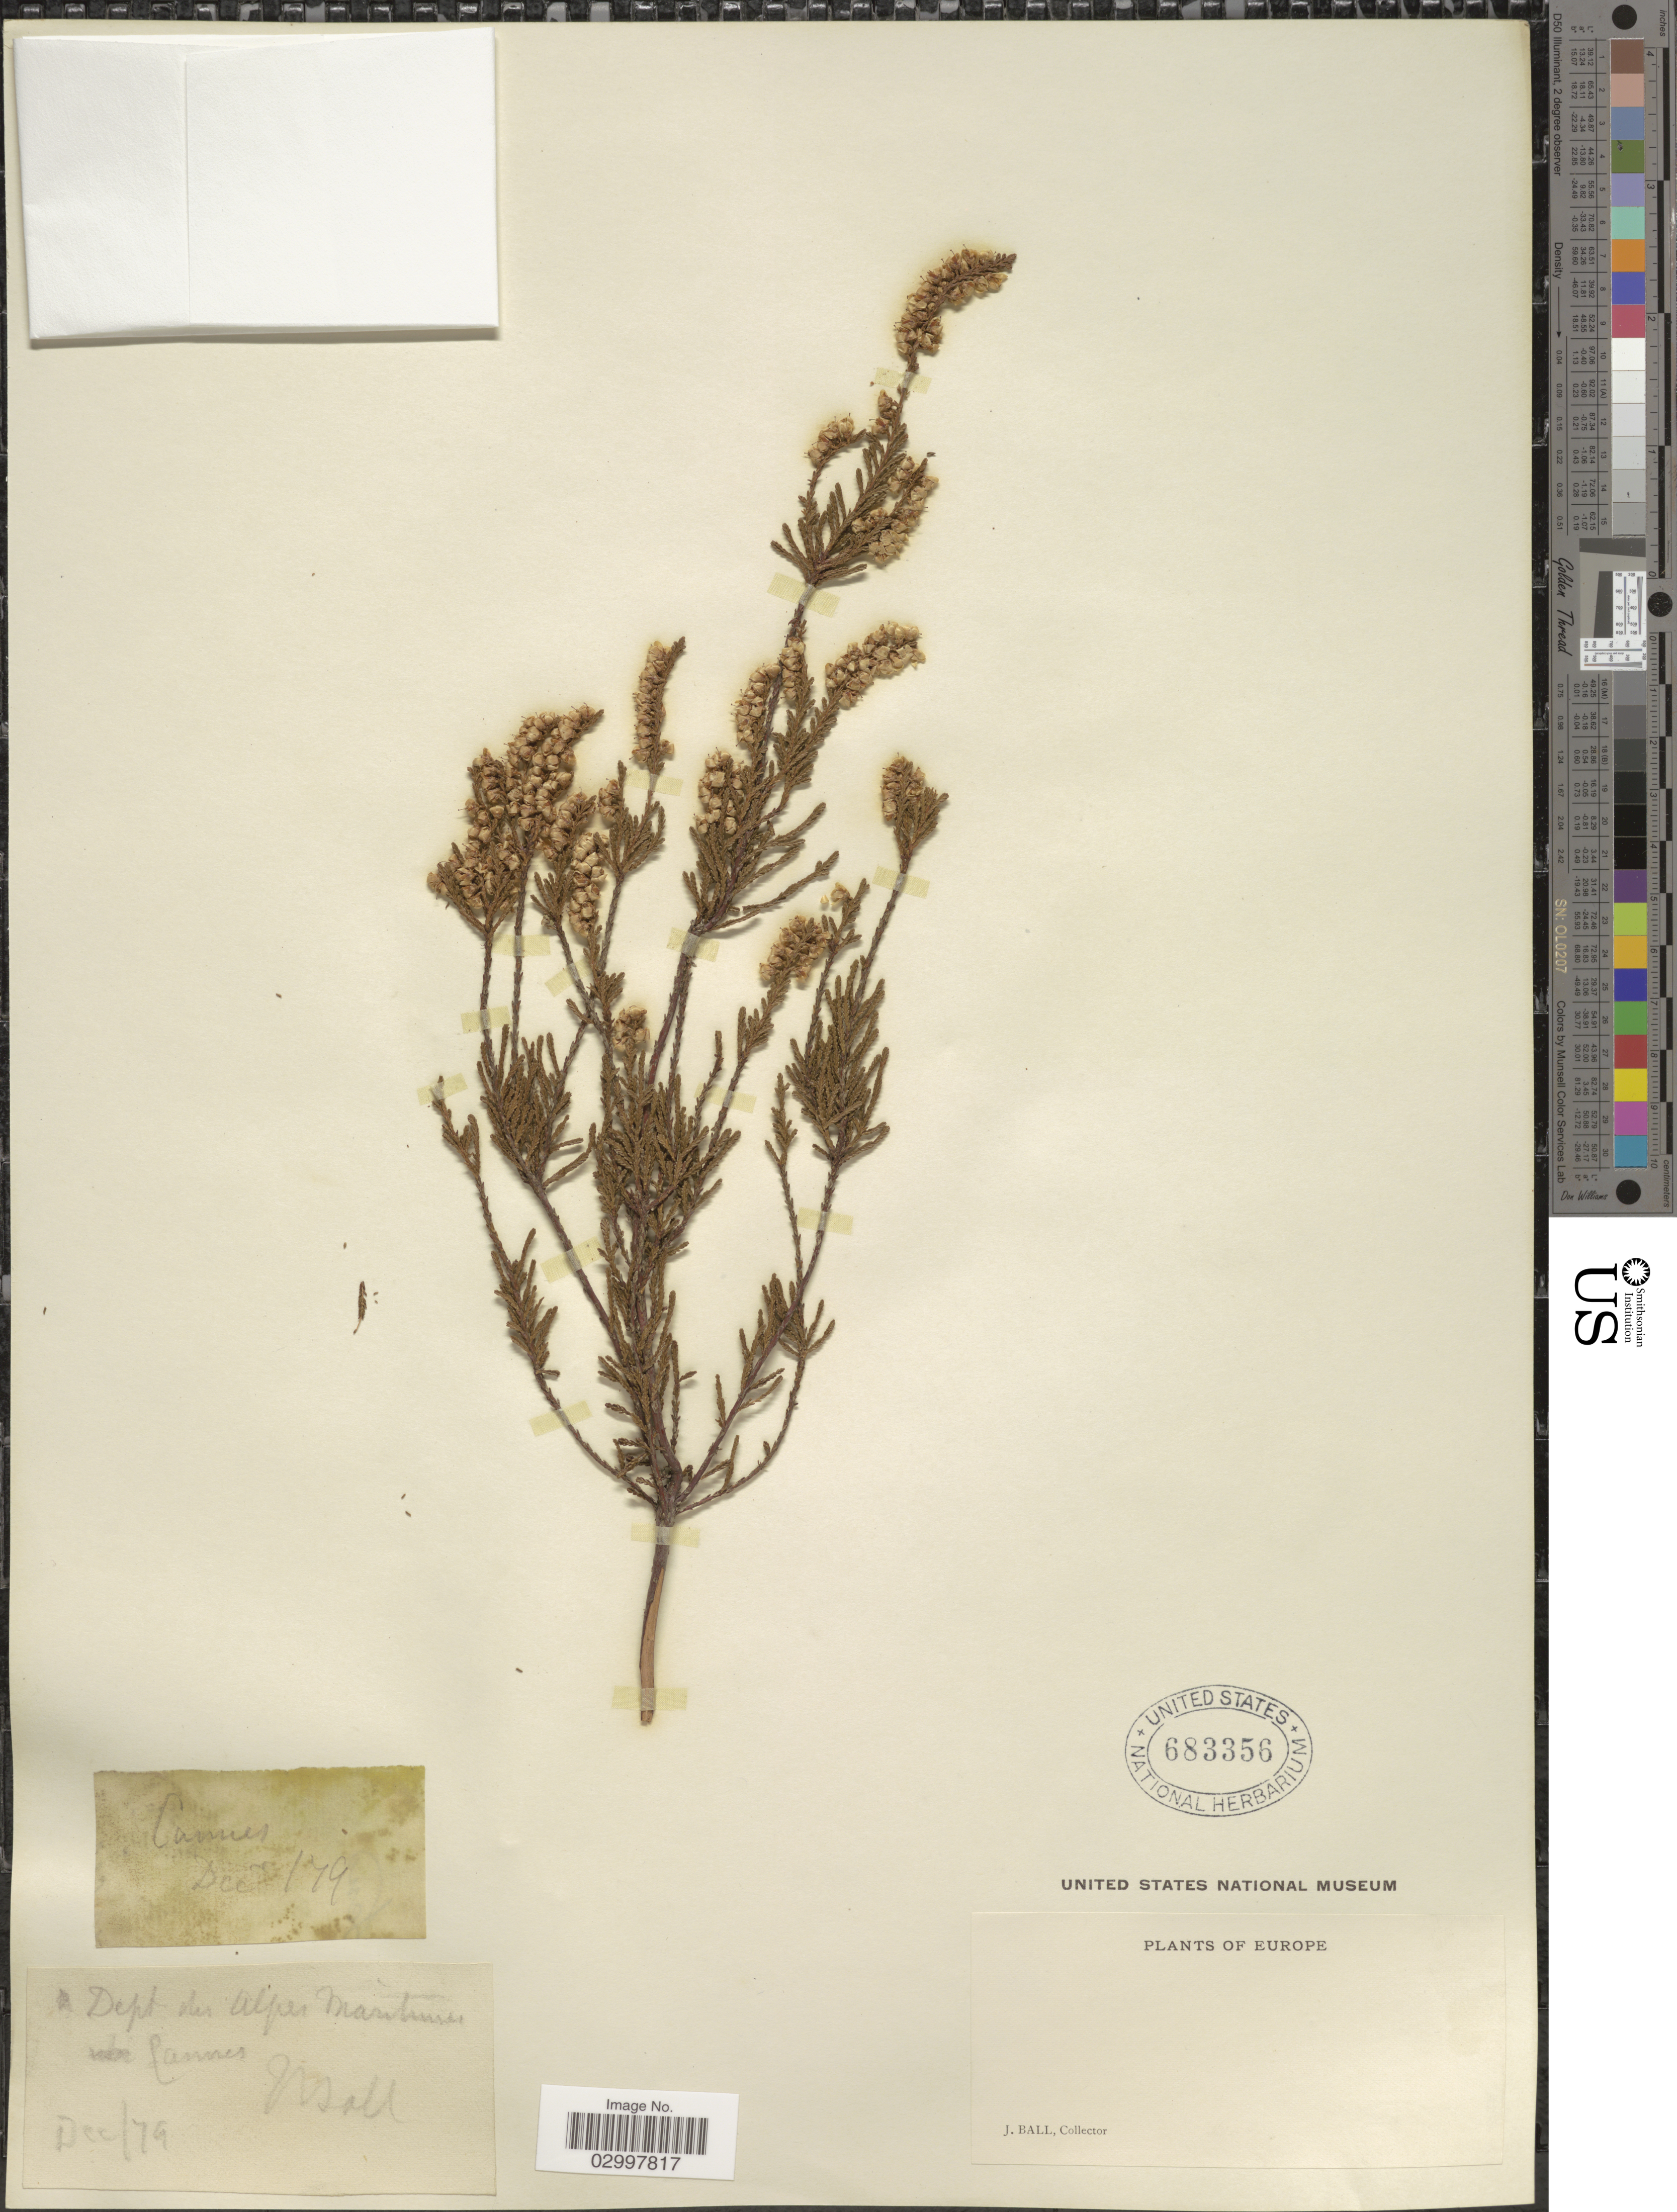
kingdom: Plantae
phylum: Tracheophyta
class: Magnoliopsida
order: Ericales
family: Ericaceae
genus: Erica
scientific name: Erica sp.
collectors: J. Ball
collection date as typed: Transcribed d/m/y: /12/79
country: France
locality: Europe. Dept des Alpes Maritimus [illegible text] Cannes.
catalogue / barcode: US 683356